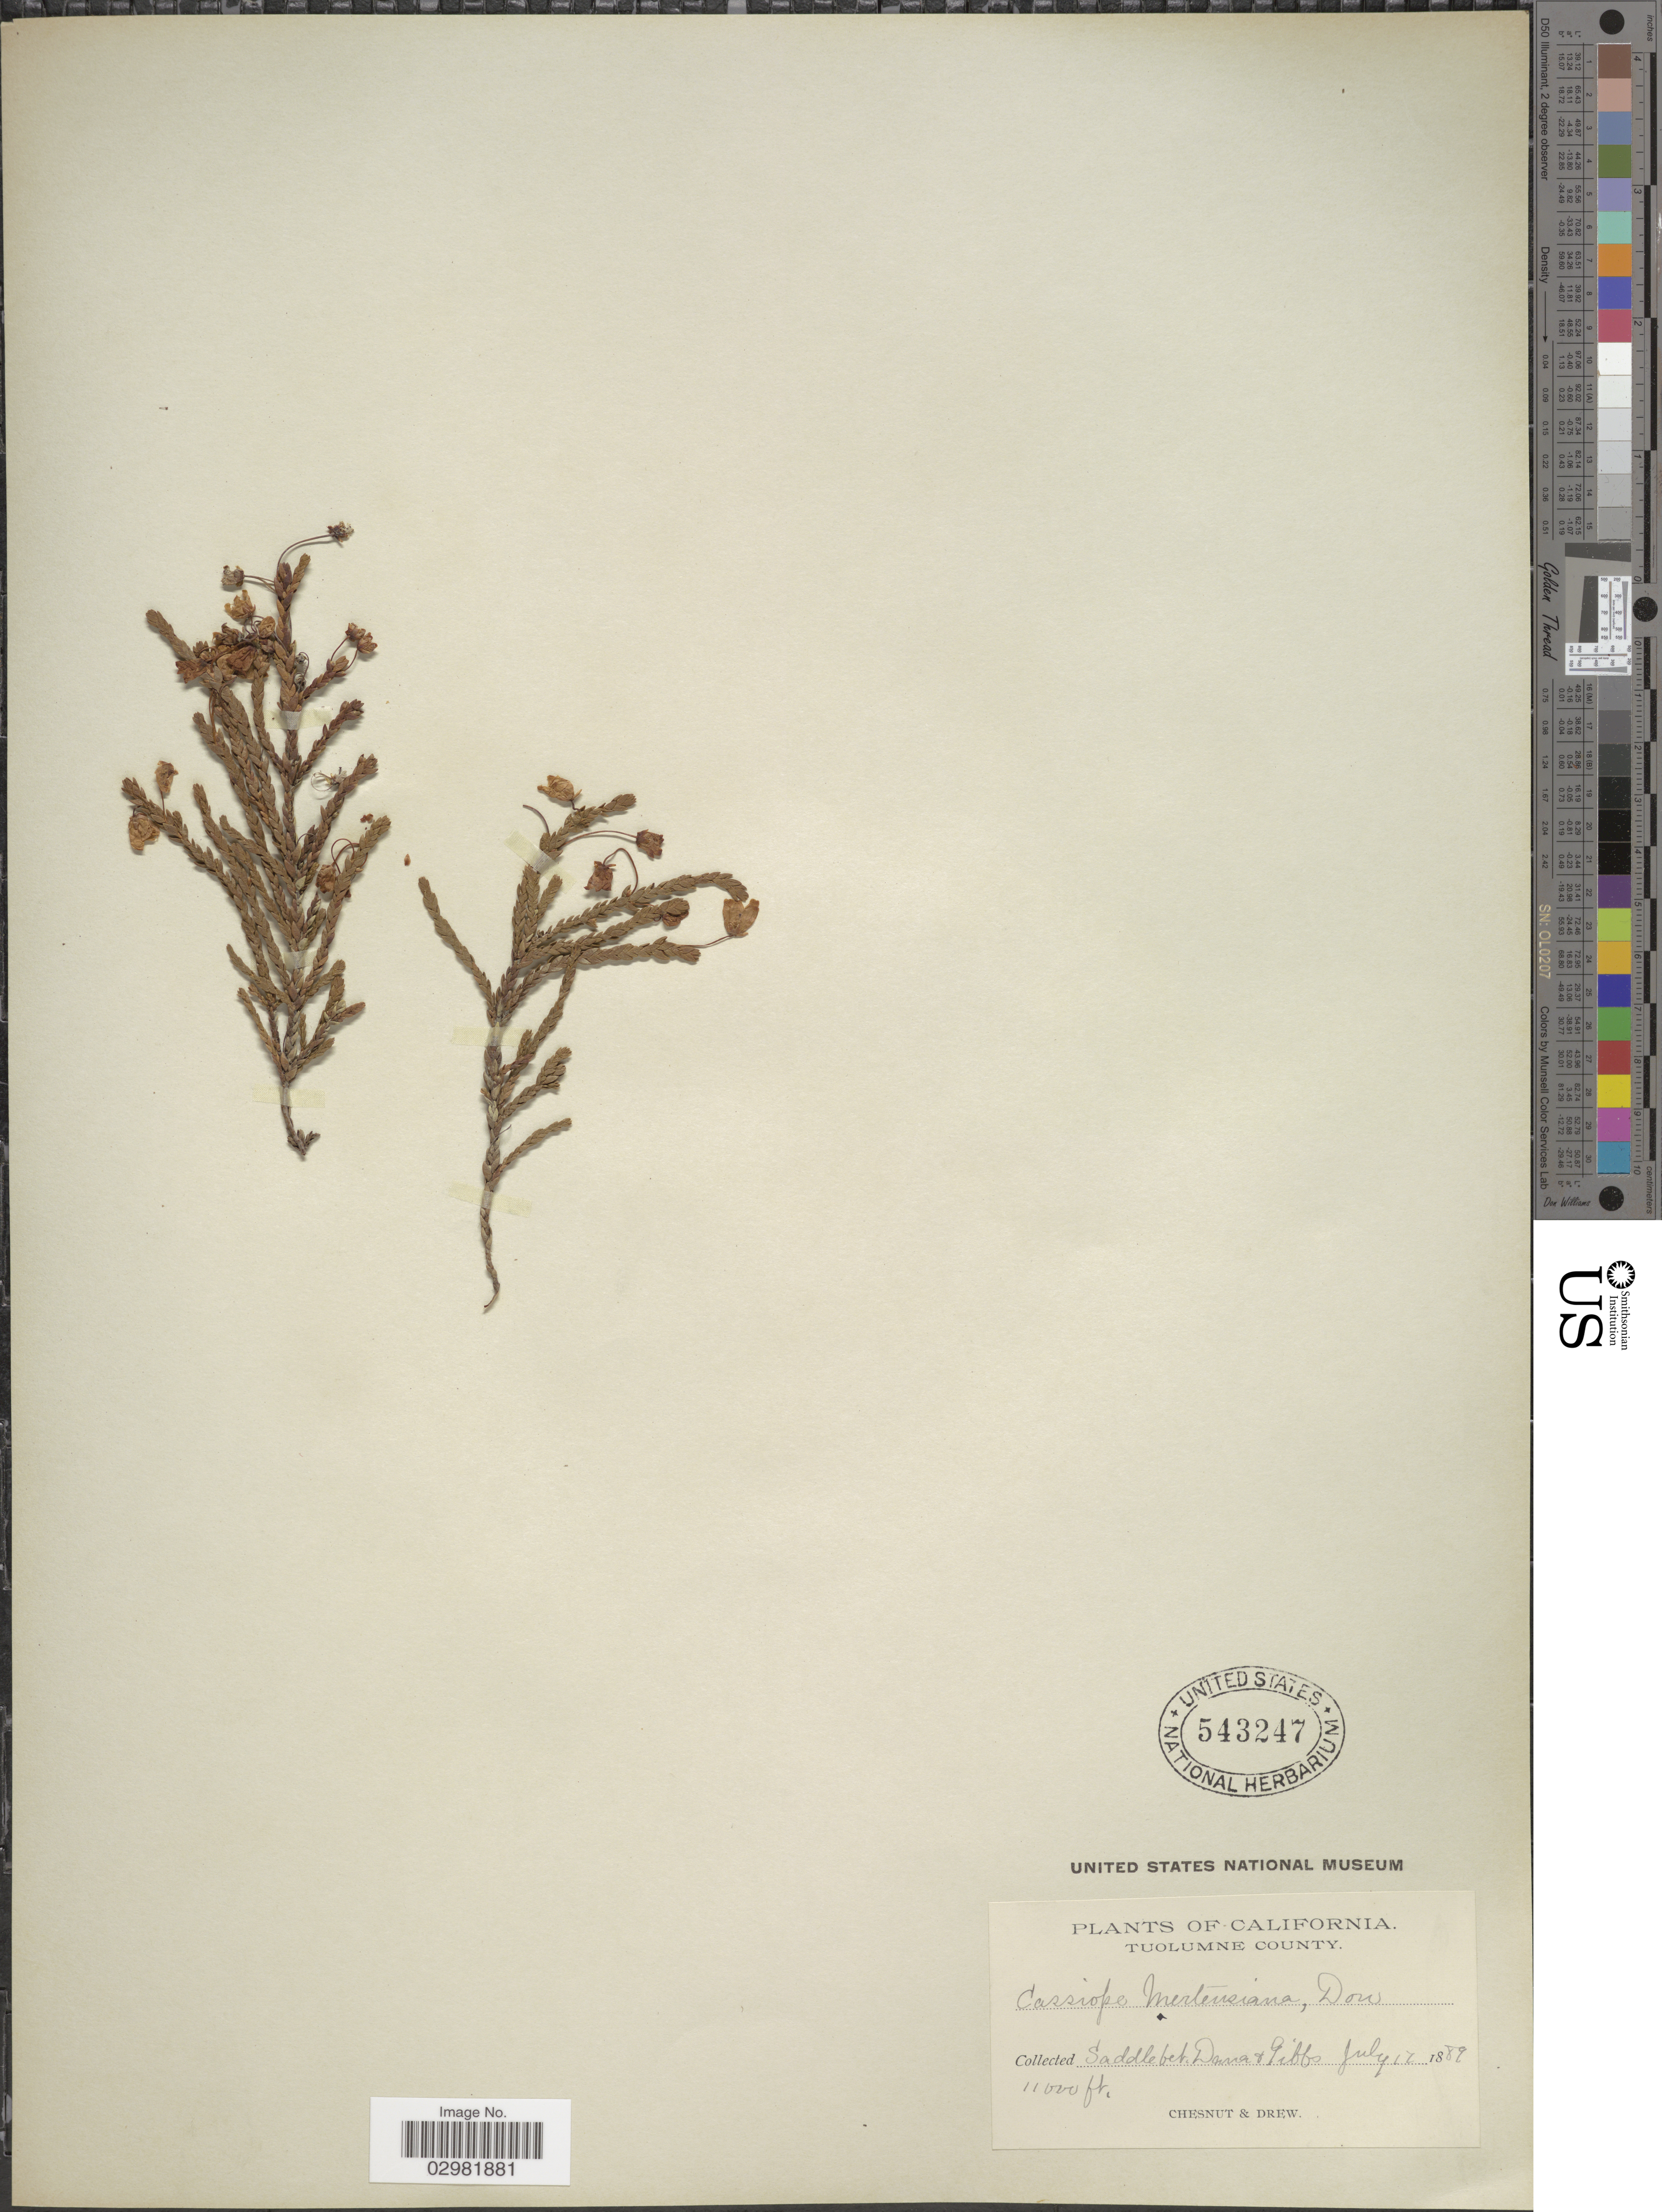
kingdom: Plantae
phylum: Tracheophyta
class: Magnoliopsida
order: Ericales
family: Ericaceae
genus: Cassiope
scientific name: Cassiope mertensiana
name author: (Bong.) G. Don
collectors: Chesnut & Drew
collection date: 1889-07-17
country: United States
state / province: California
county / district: Tuolumne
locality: Tuolumne County. Saddle bet. Dana & Gibbs.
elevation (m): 3353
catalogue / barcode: US 543247